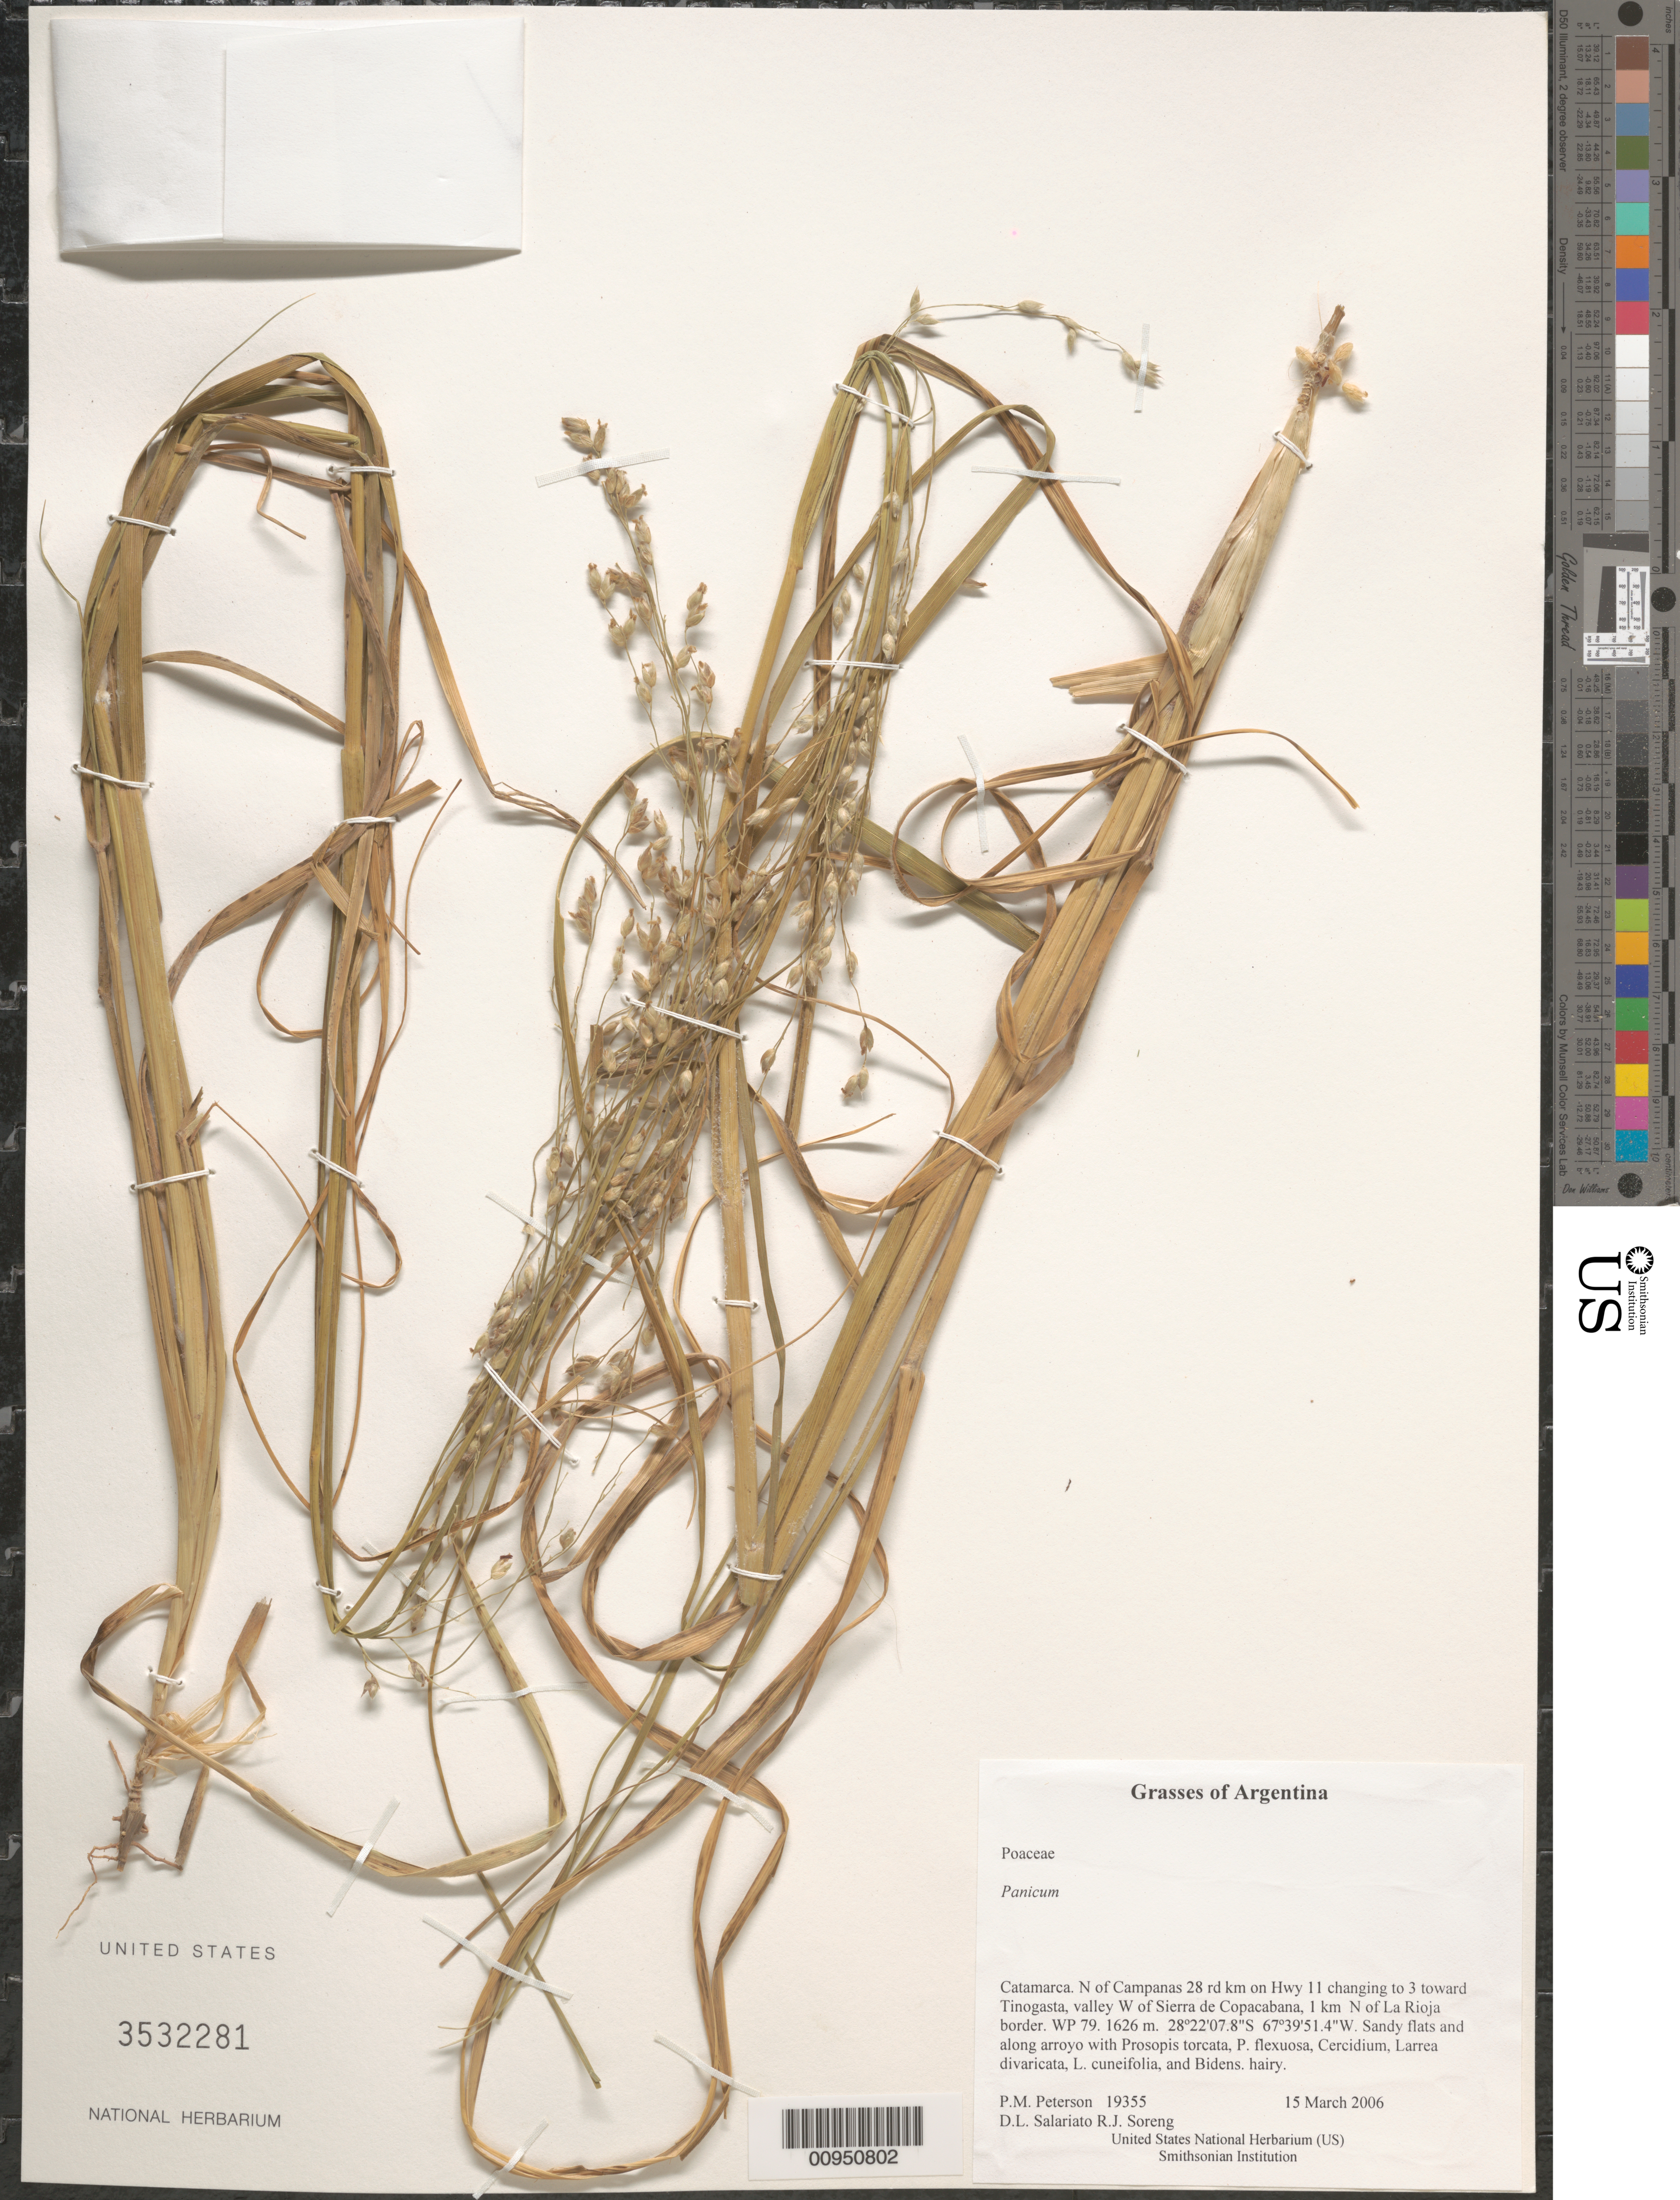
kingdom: Plantae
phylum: Tracheophyta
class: Liliopsida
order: Poales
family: Poaceae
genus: Panicum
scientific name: Panicum sp.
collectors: P. M. Peterson, R. J. Soreng, D. Salariato & A. Panizza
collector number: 19355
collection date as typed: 15 Mar 2006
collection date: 2006-03-15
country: Argentina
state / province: Catamarca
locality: N of Campanas 28 rd km on Hwy 11 changing to 3 toward Tinogasta, valley W of Sierra de Copacabana, 1 km N of La Rioja border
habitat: Sandy flats and along arroyo with Prosopis torcata, P. flexuosa, Cercidium, Larrea divaricata, L. cuneifolia, and Bidens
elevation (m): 1626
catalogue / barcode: US 3532281